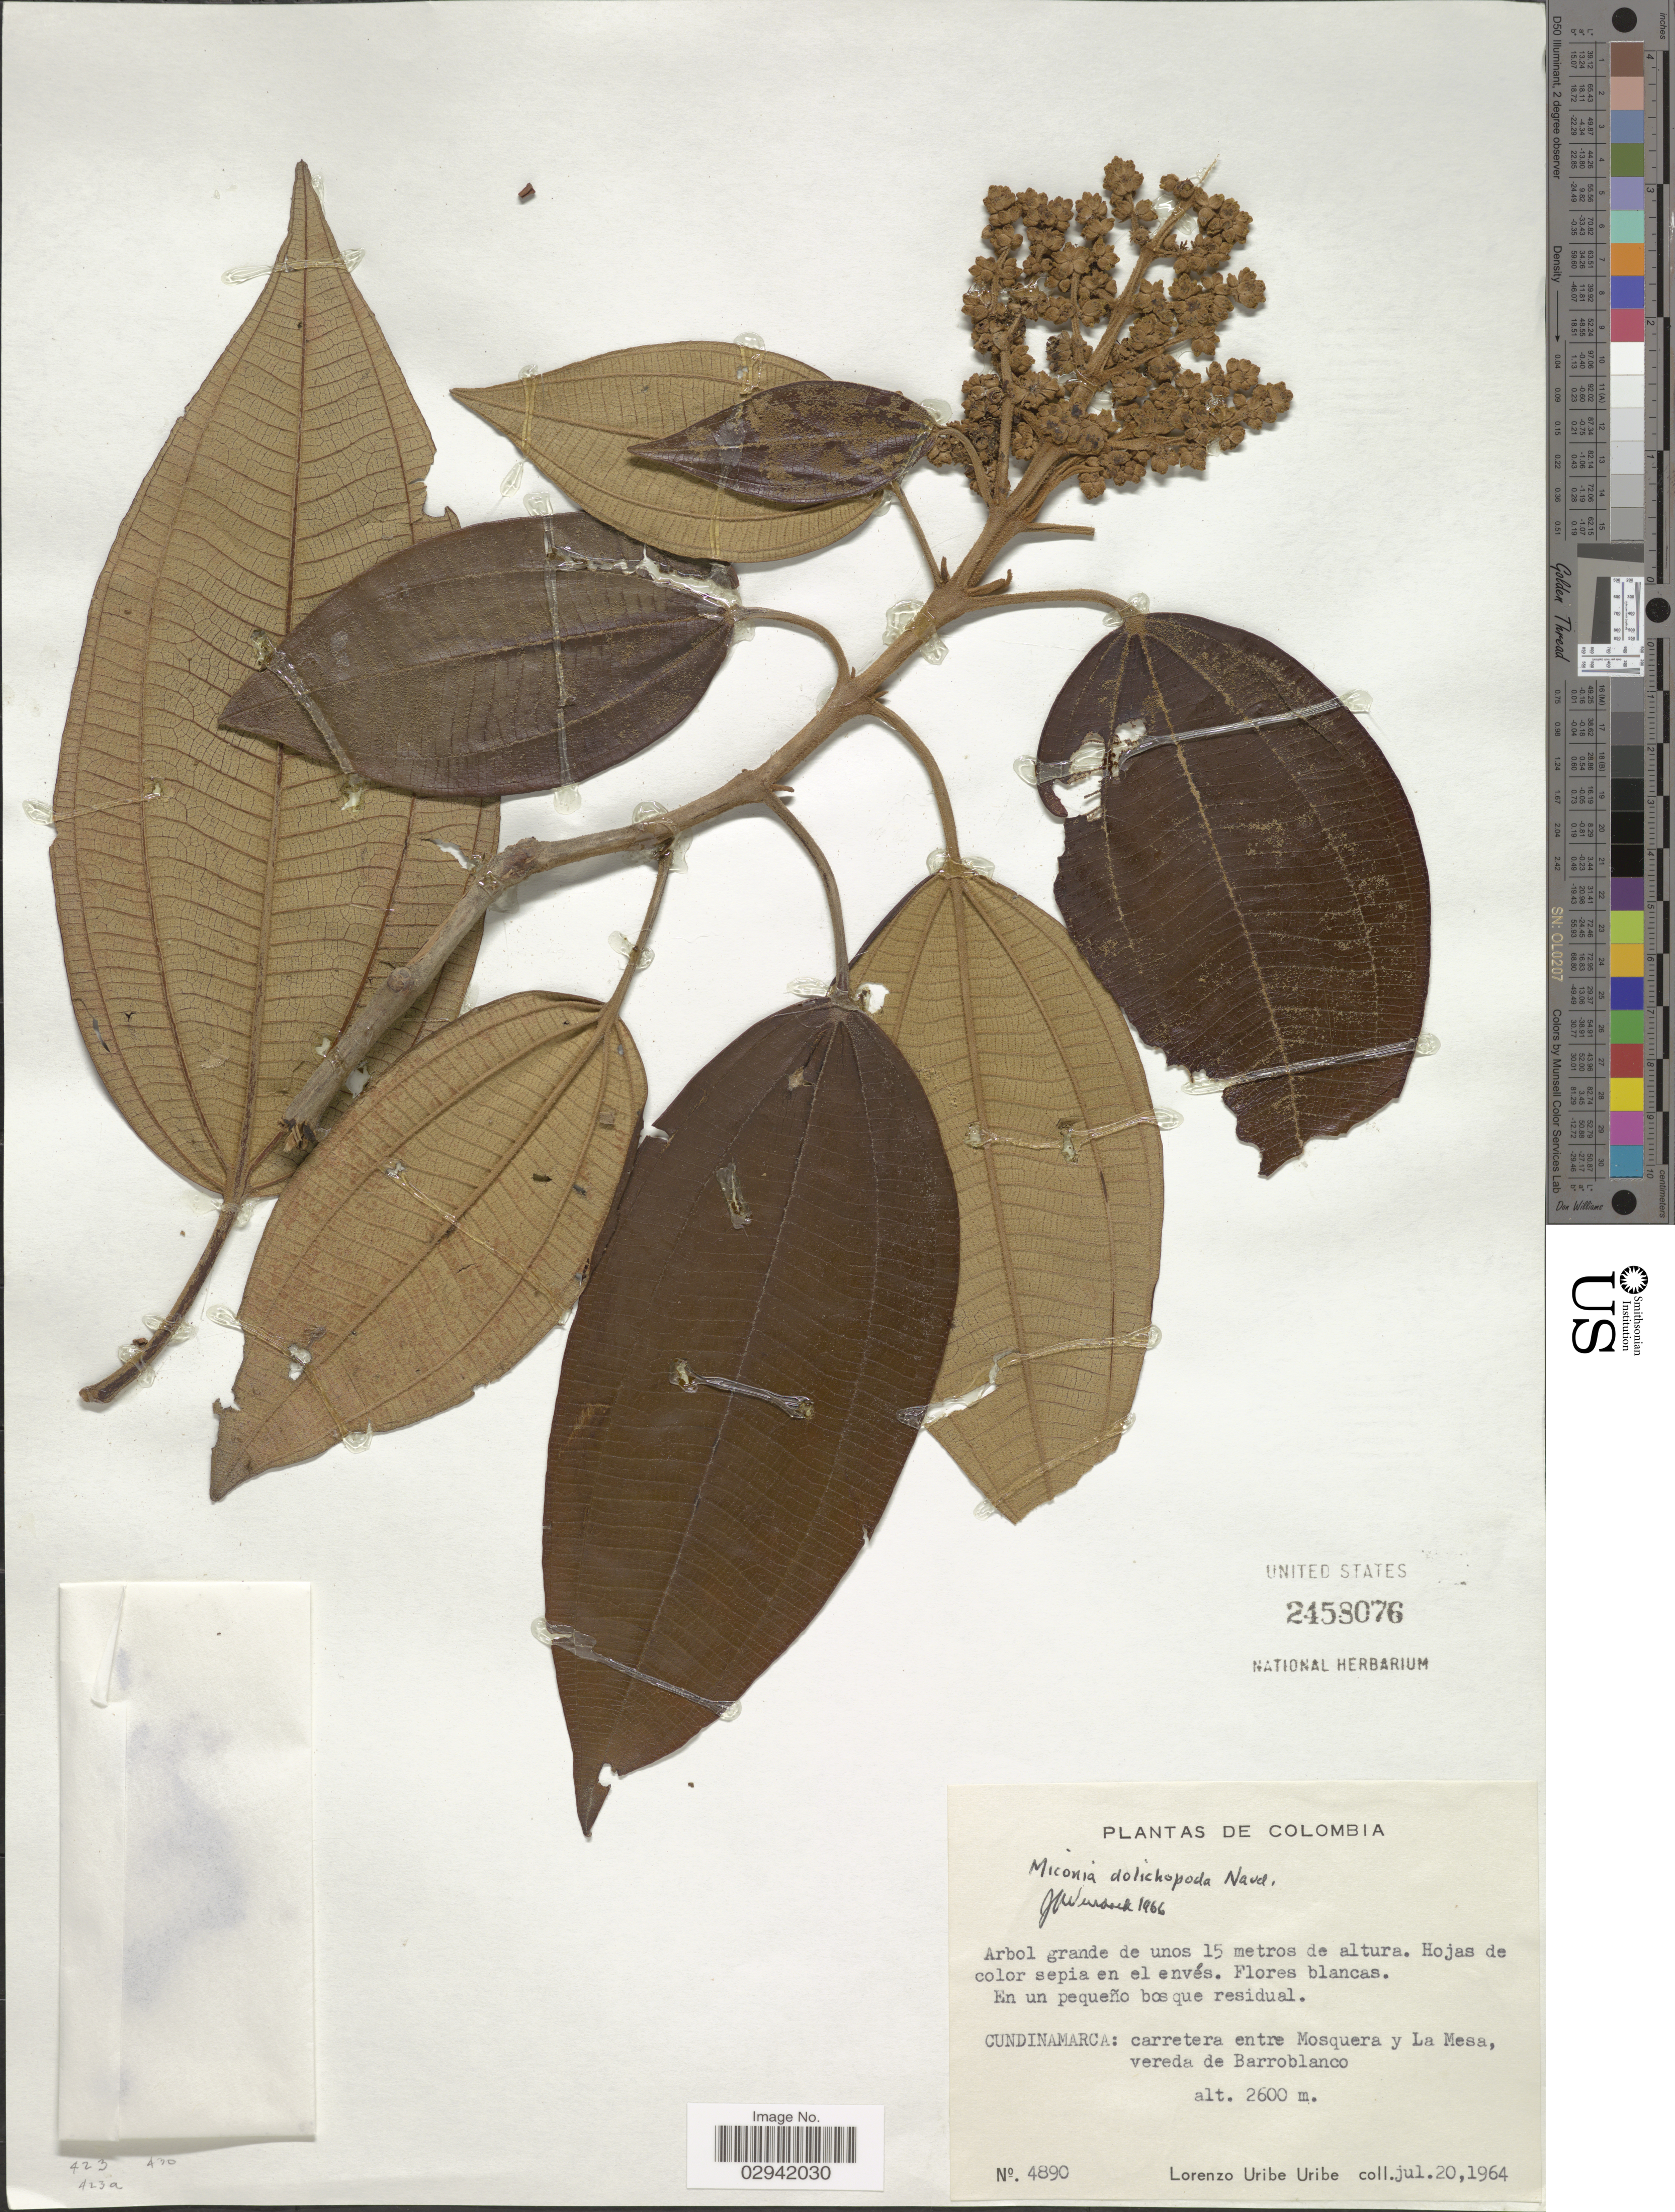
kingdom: Plantae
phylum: Tracheophyta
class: Magnoliopsida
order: Myrtales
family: Melastomataceae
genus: Miconia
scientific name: Miconia plena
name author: Gleason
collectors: L. Uribe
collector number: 4890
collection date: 1964-07-20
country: Colombia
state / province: Cundinamarca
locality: Carretera entre Mosquera y La Mesa, vereda de Barroblanco.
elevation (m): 2600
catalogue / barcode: US 2458076